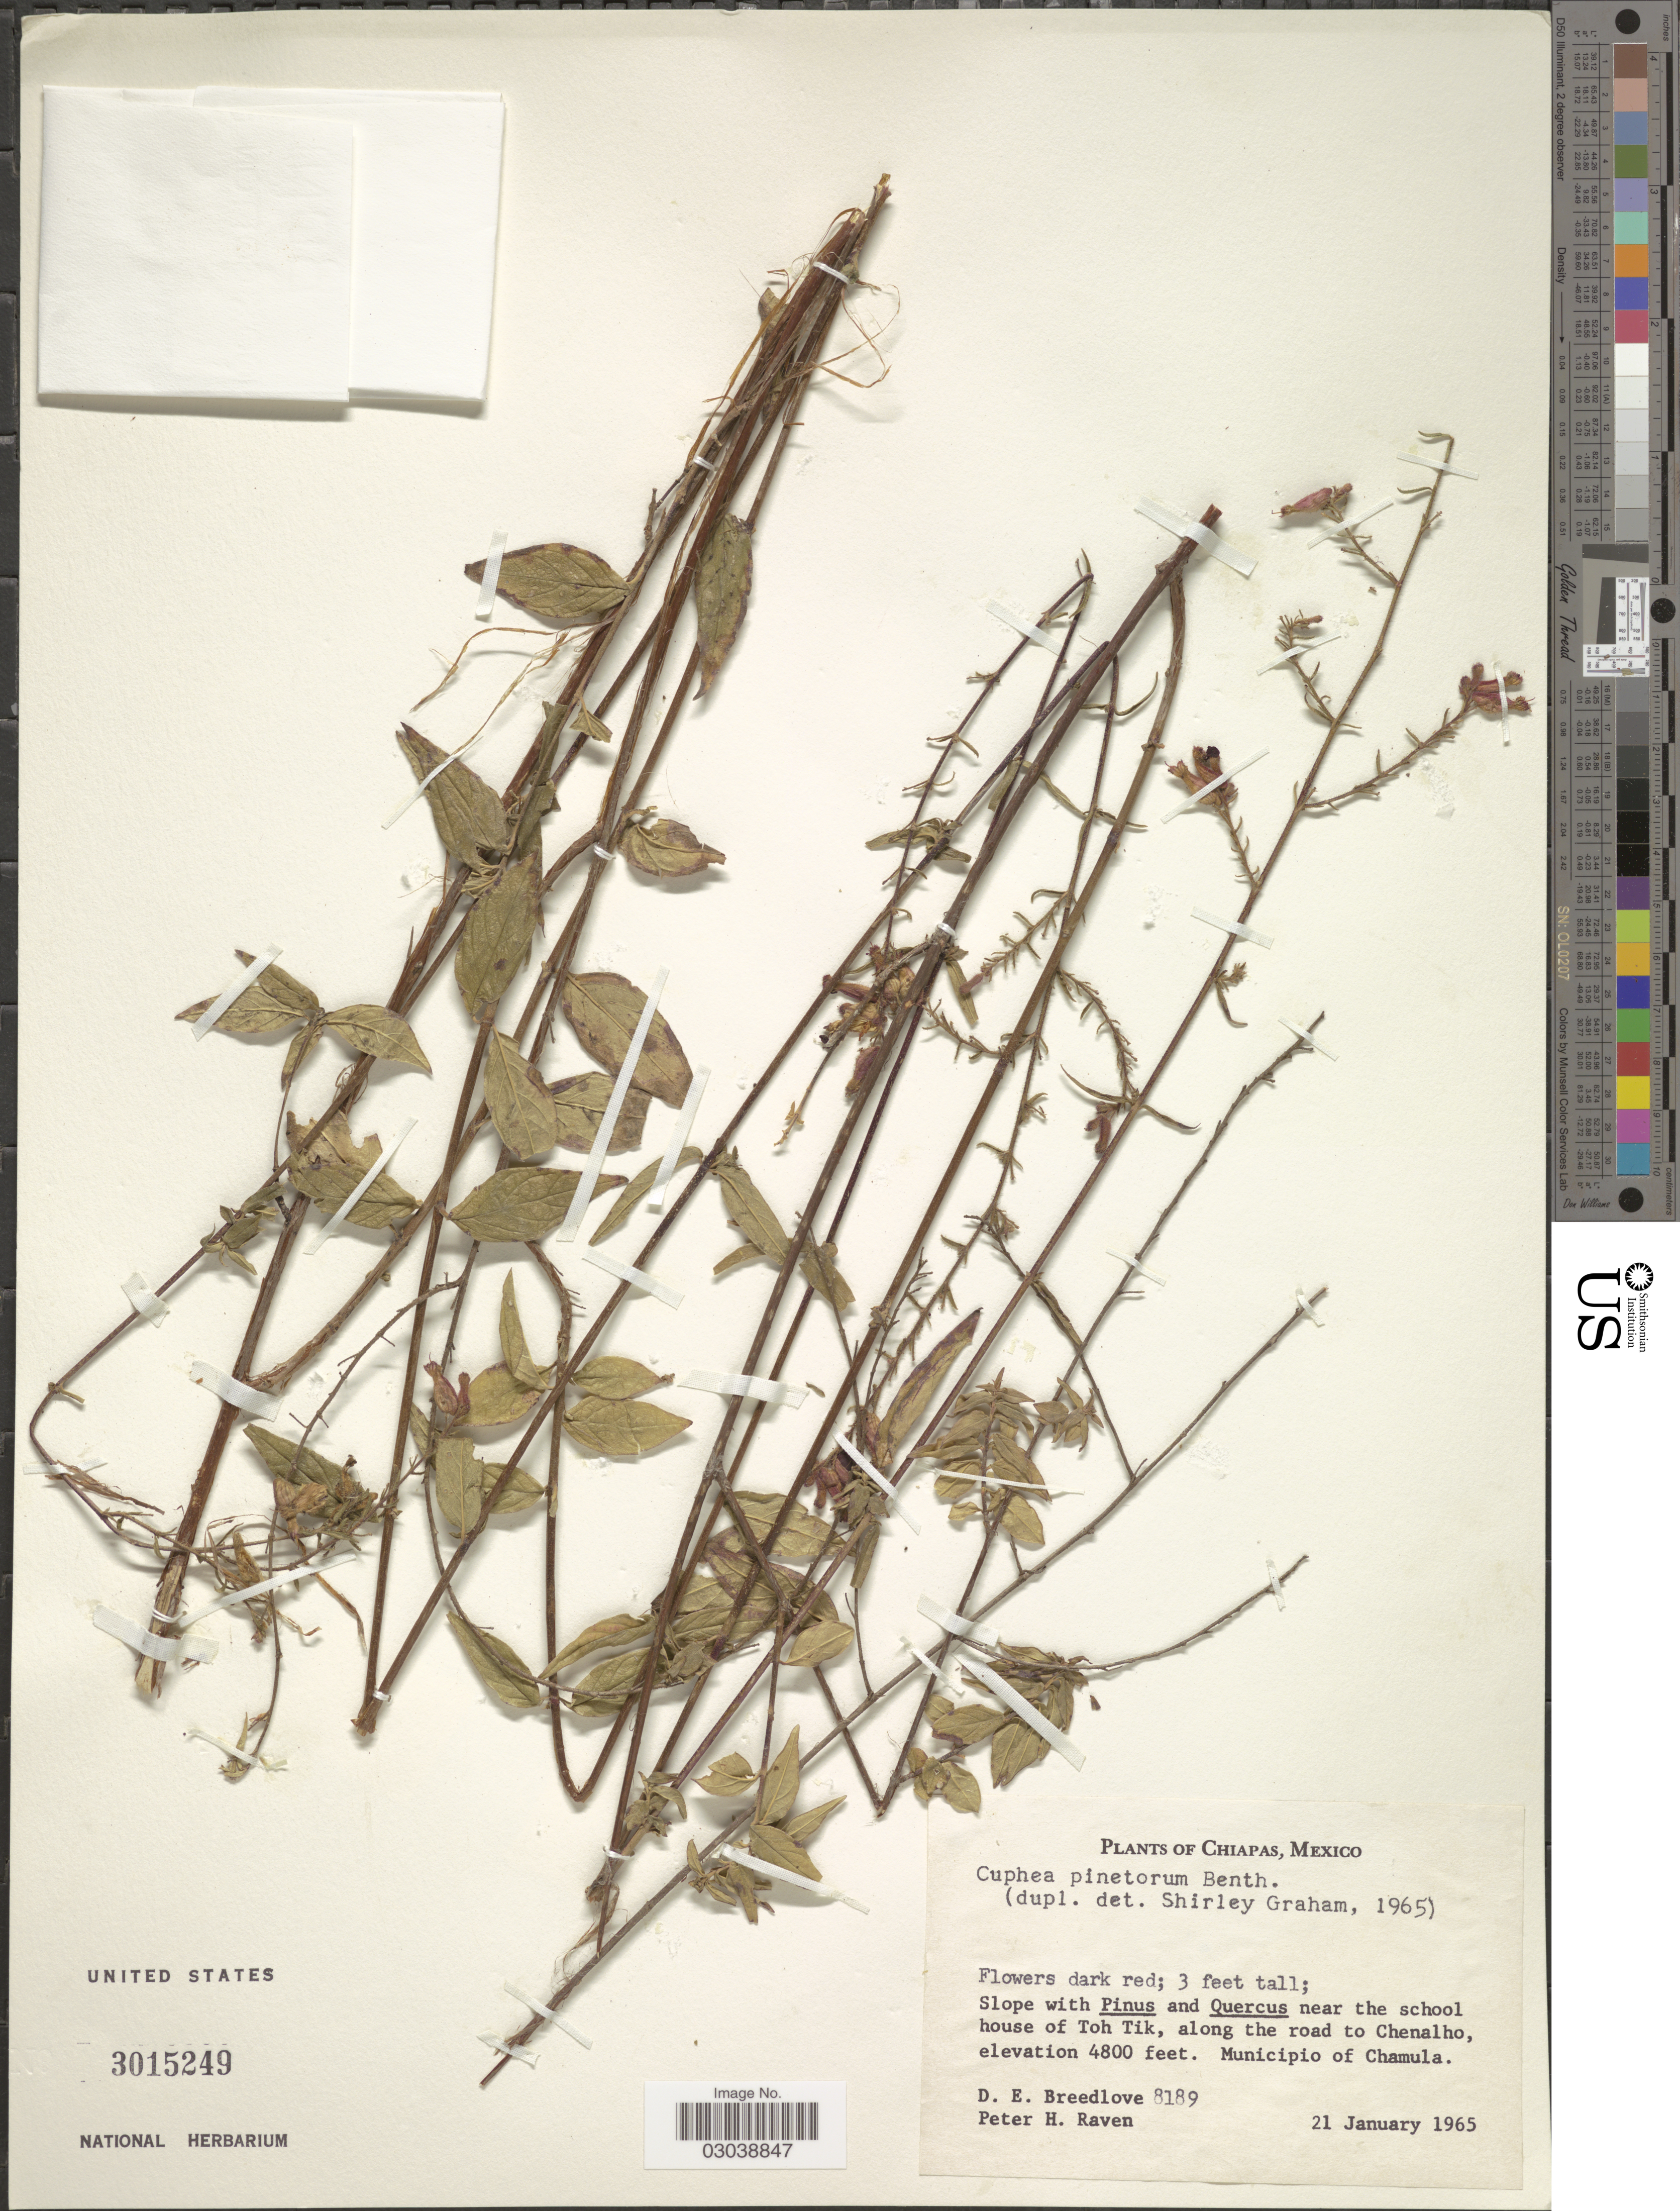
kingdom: Plantae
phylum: Tracheophyta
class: Magnoliopsida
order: Myrtales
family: Lythraceae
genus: Cuphea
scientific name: Cuphea pinetorum Benth.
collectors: D. E. Breedlove & P. Raven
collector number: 8189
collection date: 1965-01-21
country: Mexico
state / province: Chiapas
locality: Slopes with Pinus and Quercus near the school house of Toh Tik, along the road to Chenalho, Municipio of Chamula.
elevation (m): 1463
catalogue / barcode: US 3015249